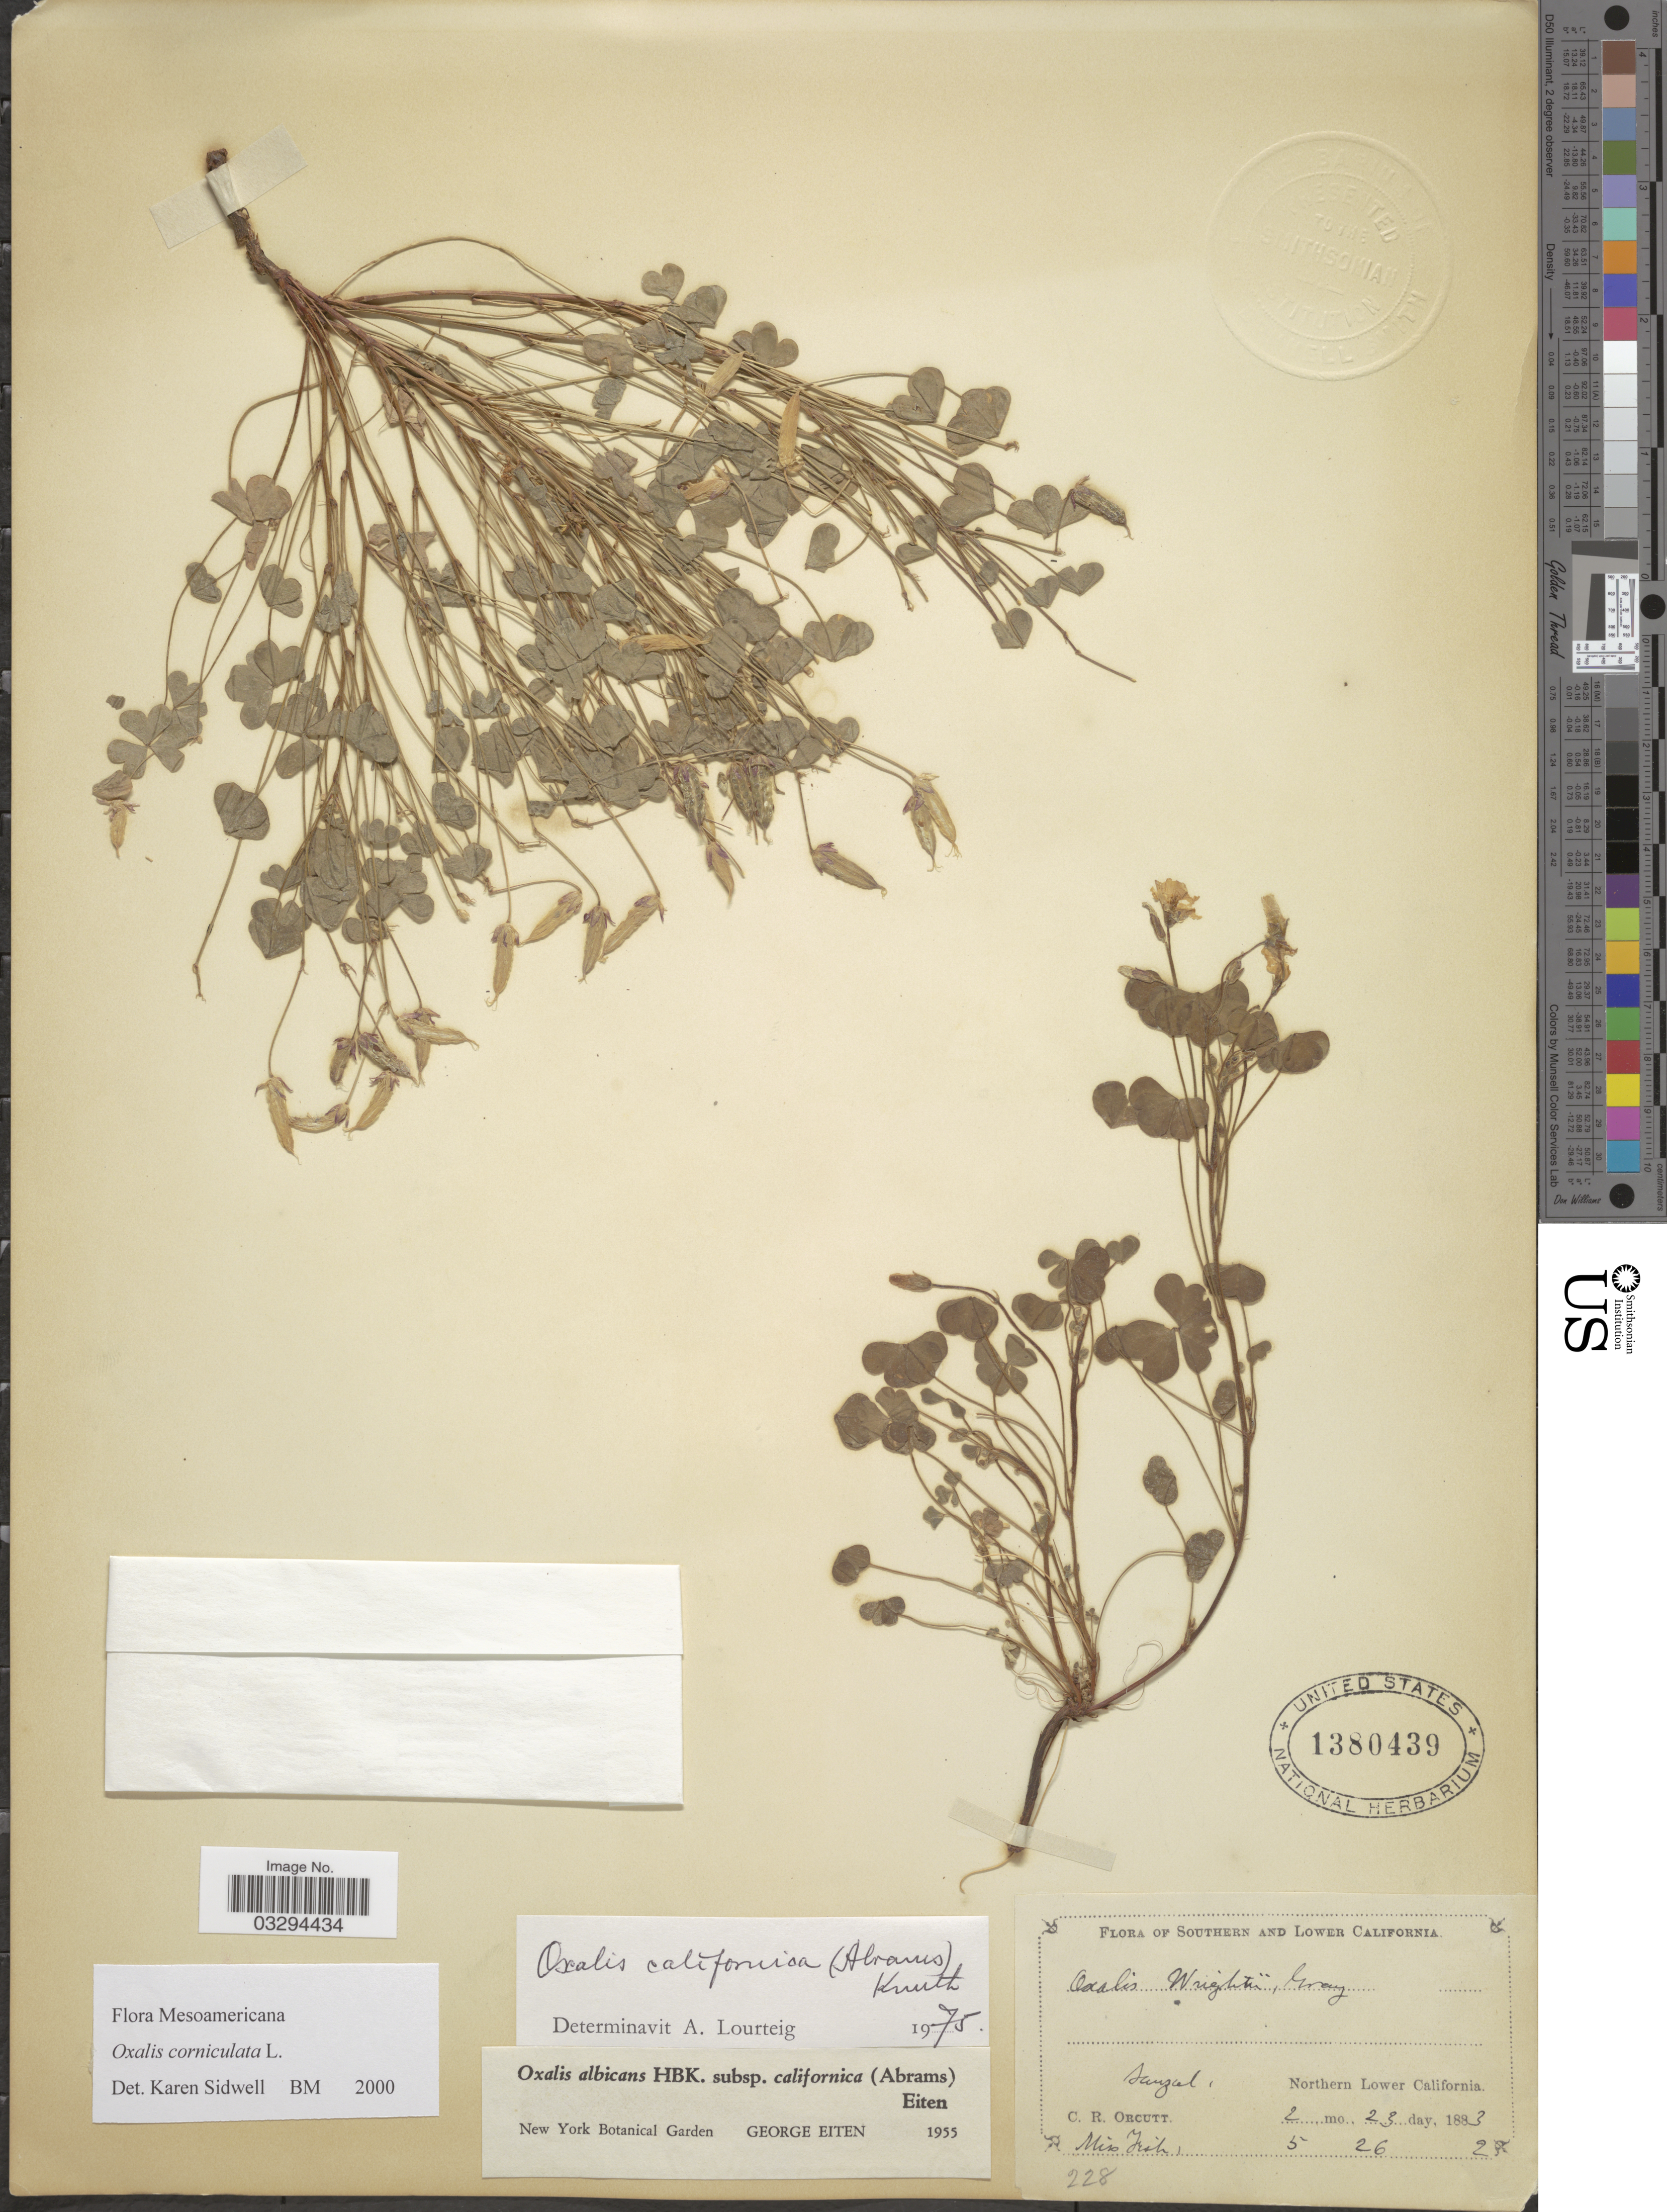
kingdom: Plantae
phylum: Tracheophyta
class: Magnoliopsida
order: Oxalidales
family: Oxalidaceae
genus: Oxalis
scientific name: Oxalis corniculata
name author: L.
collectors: C. R. Orcutt & Fish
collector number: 228?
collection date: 1883-02-23/1883-05-26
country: Mexico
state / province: Baja California Norte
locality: Sauzal, Northern Lower California.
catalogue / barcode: US 1380439